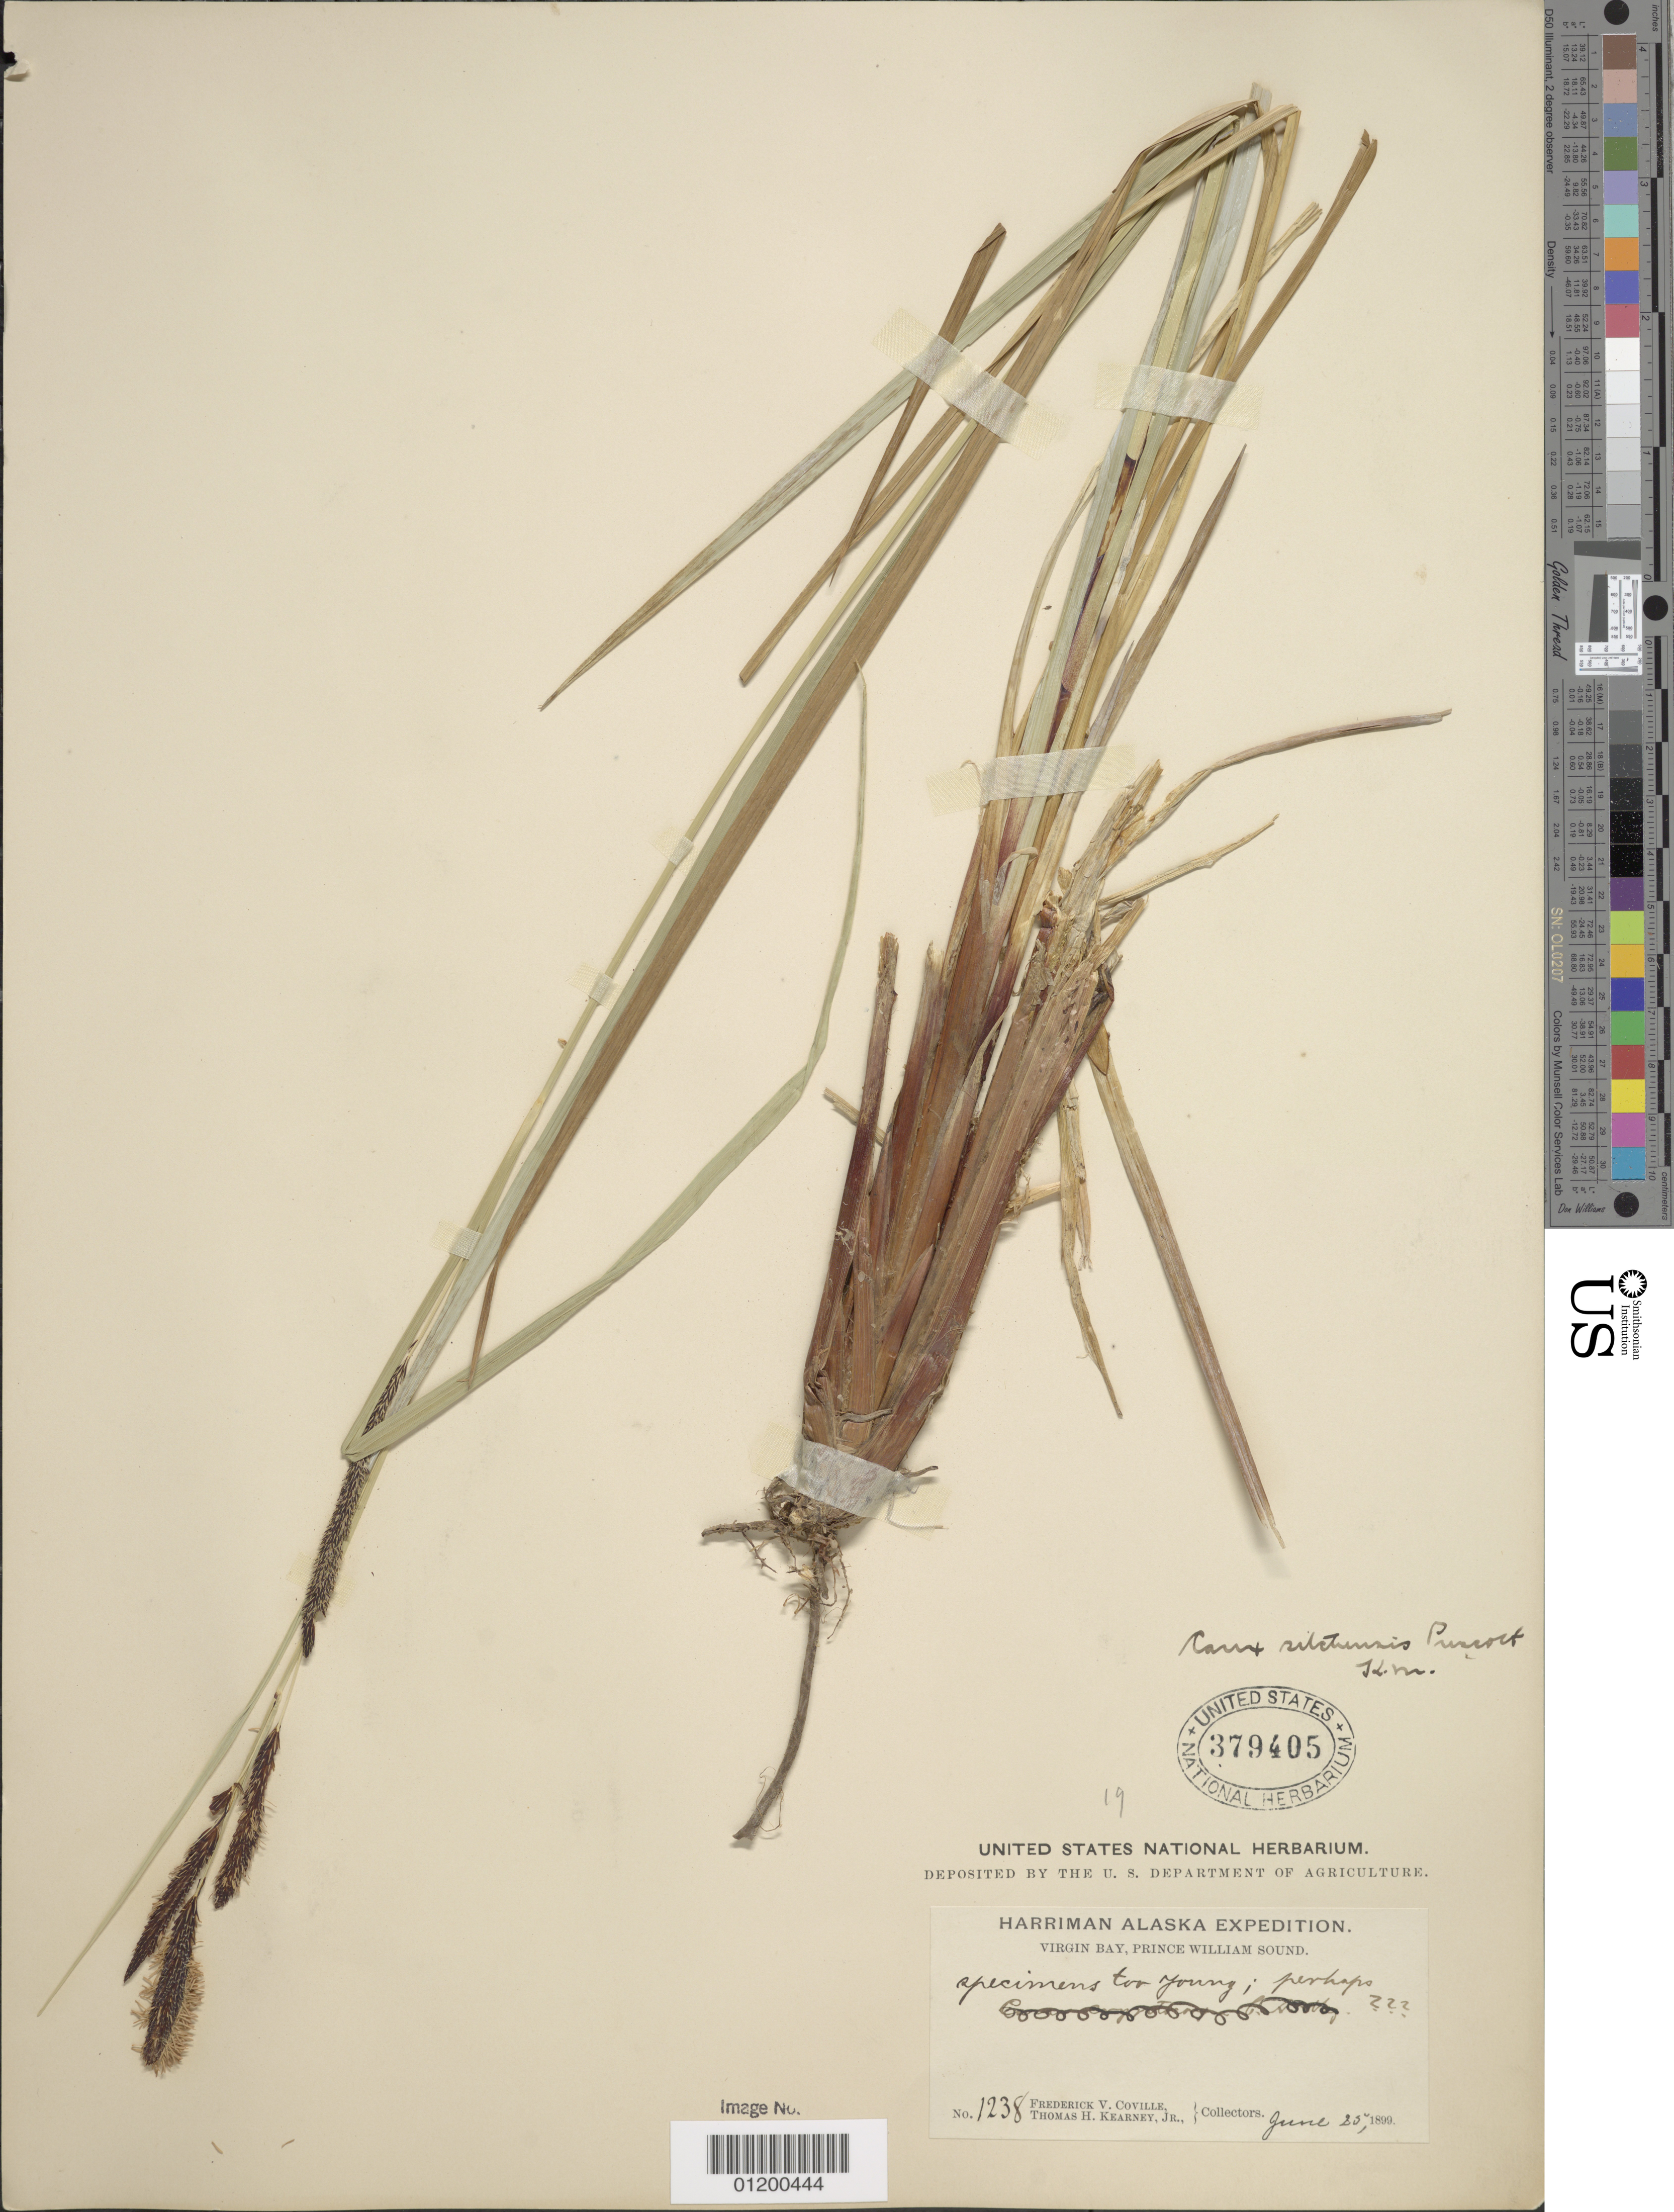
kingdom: Plantae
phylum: Tracheophyta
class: Liliopsida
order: Poales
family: Cyperaceae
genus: Carex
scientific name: Carex aquatilis var. dives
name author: (Holm) Kük.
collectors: F. V. Coville & T. H. Kearney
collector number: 1238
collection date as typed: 25 Jun 1899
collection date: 1899-06-25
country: United States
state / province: Alaska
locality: Virgin Bay, Prince William Sound.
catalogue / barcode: US 379405